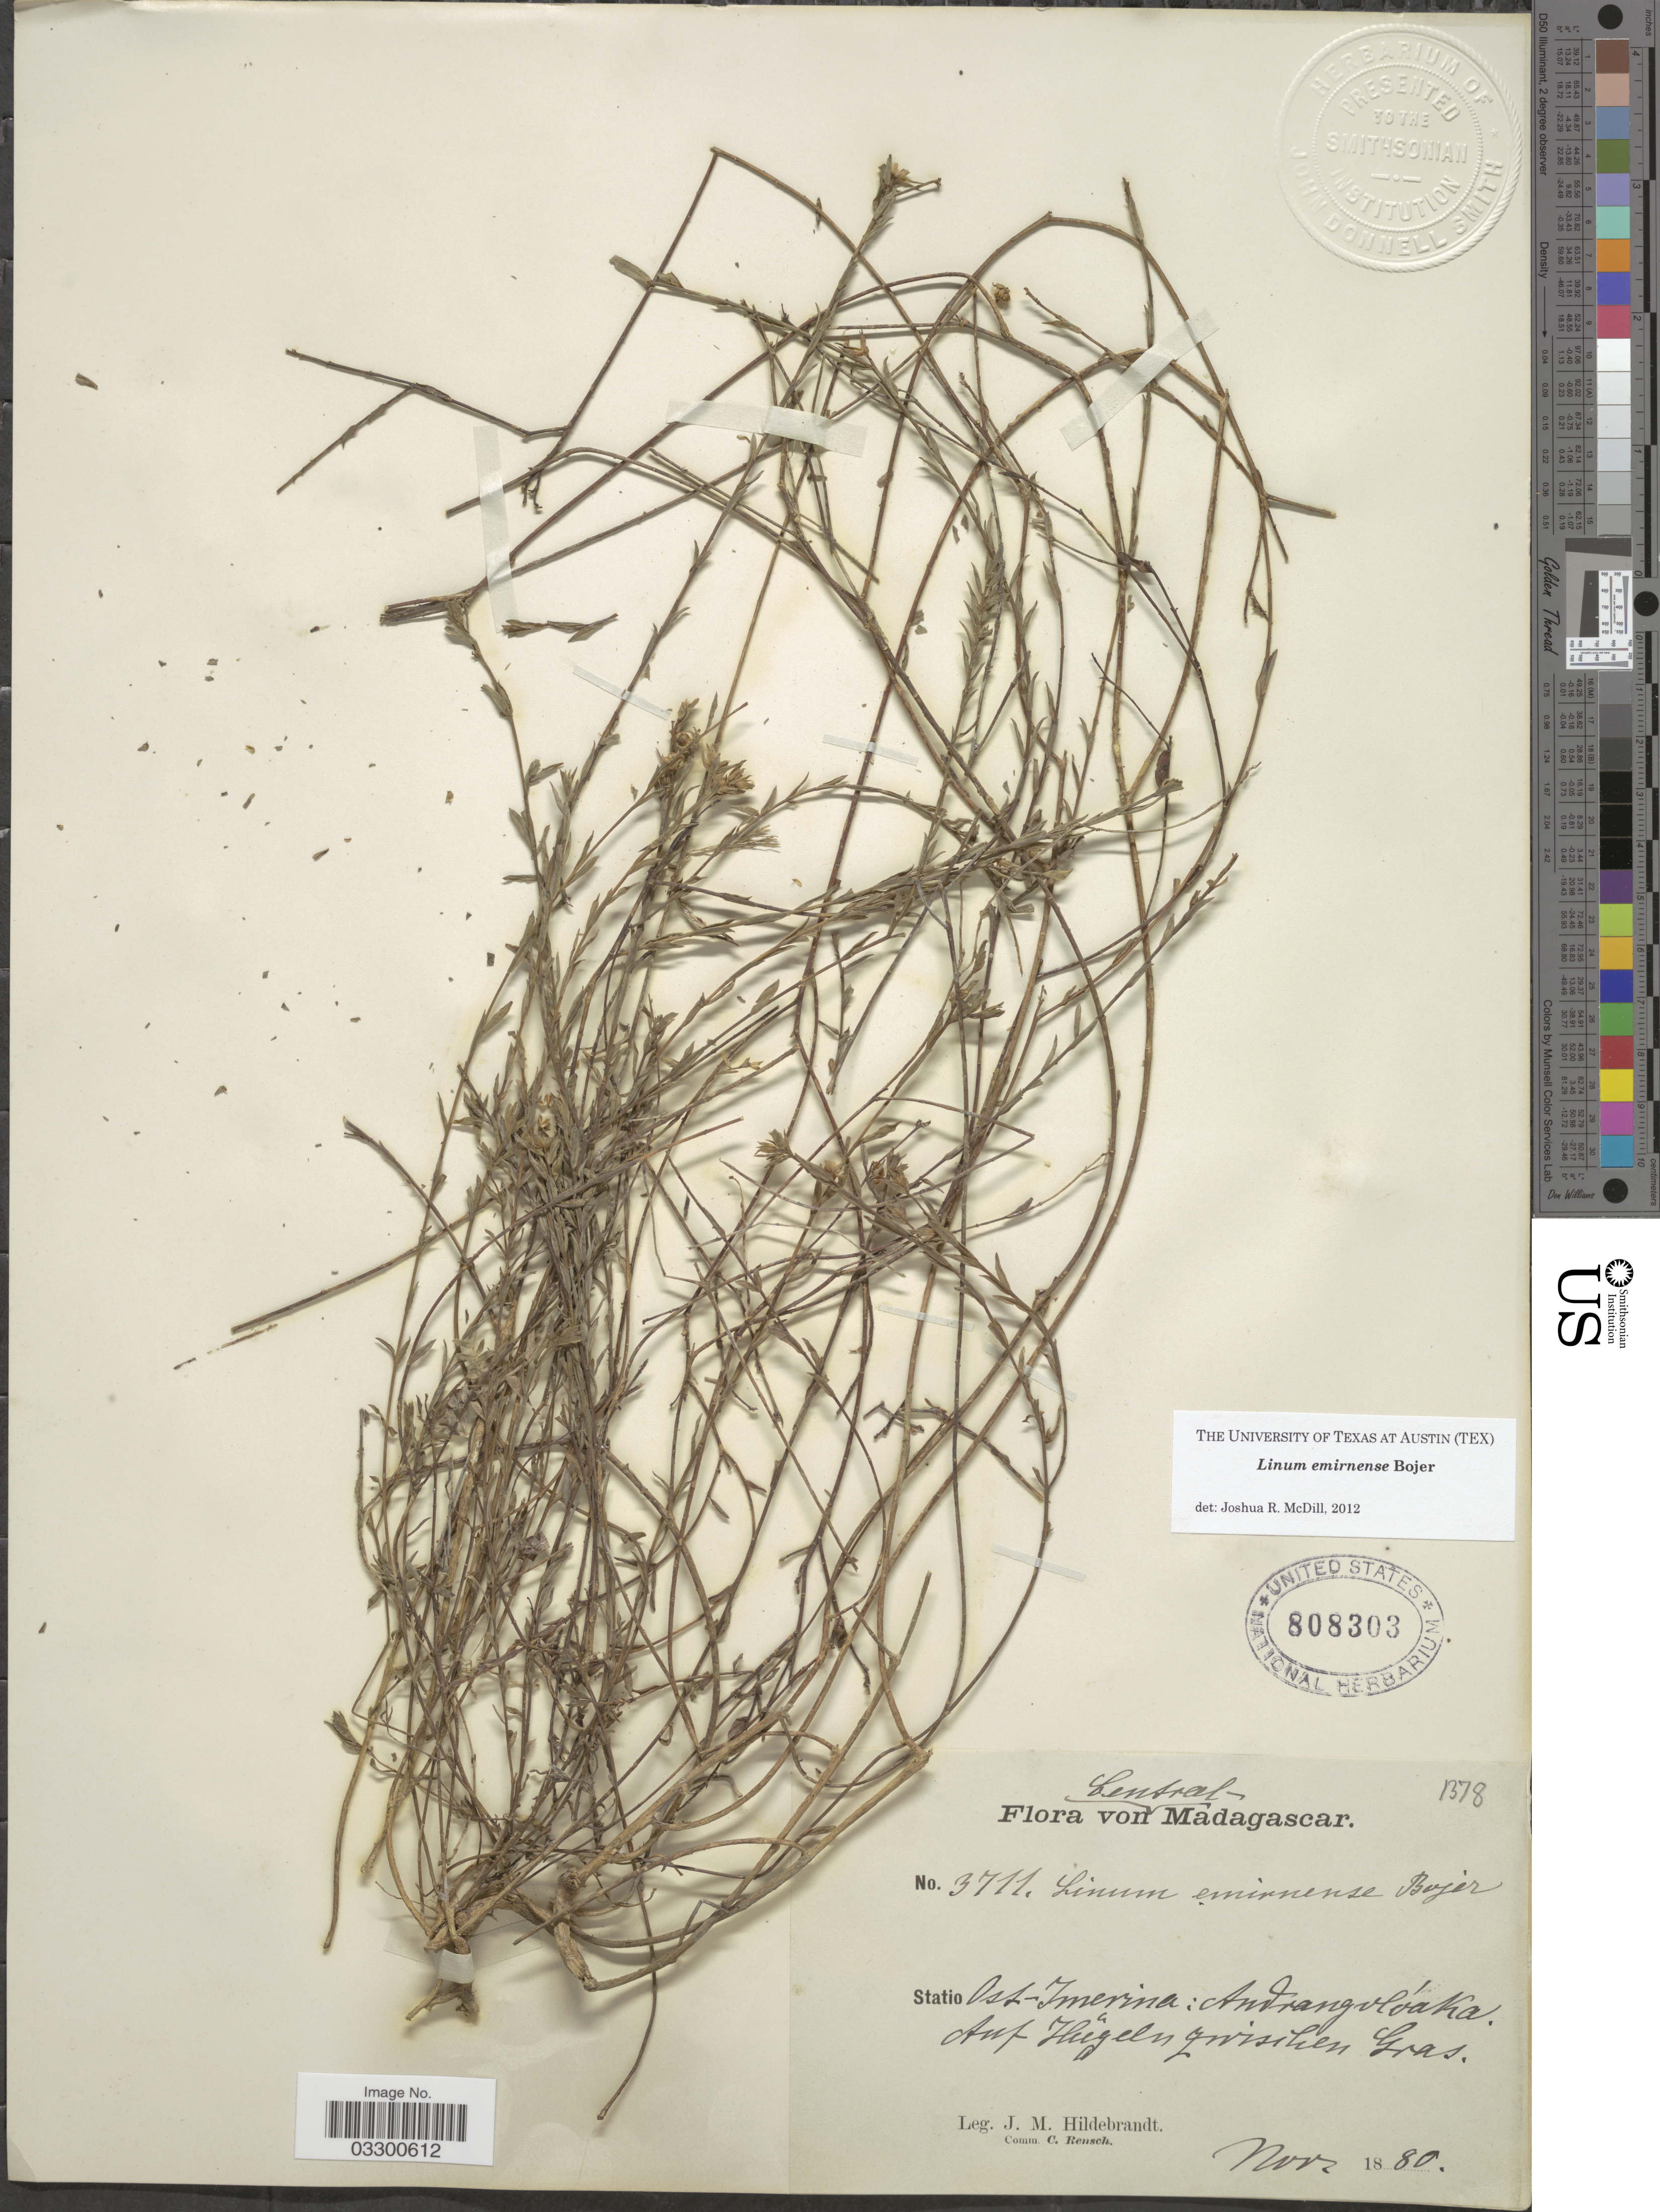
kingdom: Plantae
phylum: Tracheophyta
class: Magnoliopsida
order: Malpighiales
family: Linaceae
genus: Linum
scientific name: Linum emirnense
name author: Bojer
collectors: J. Hildebrandt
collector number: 3711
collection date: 1880-11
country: Madagascar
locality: Central Madagascar. Statio Ost-Imerina: Andrangolvaka.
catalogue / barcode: US 808303